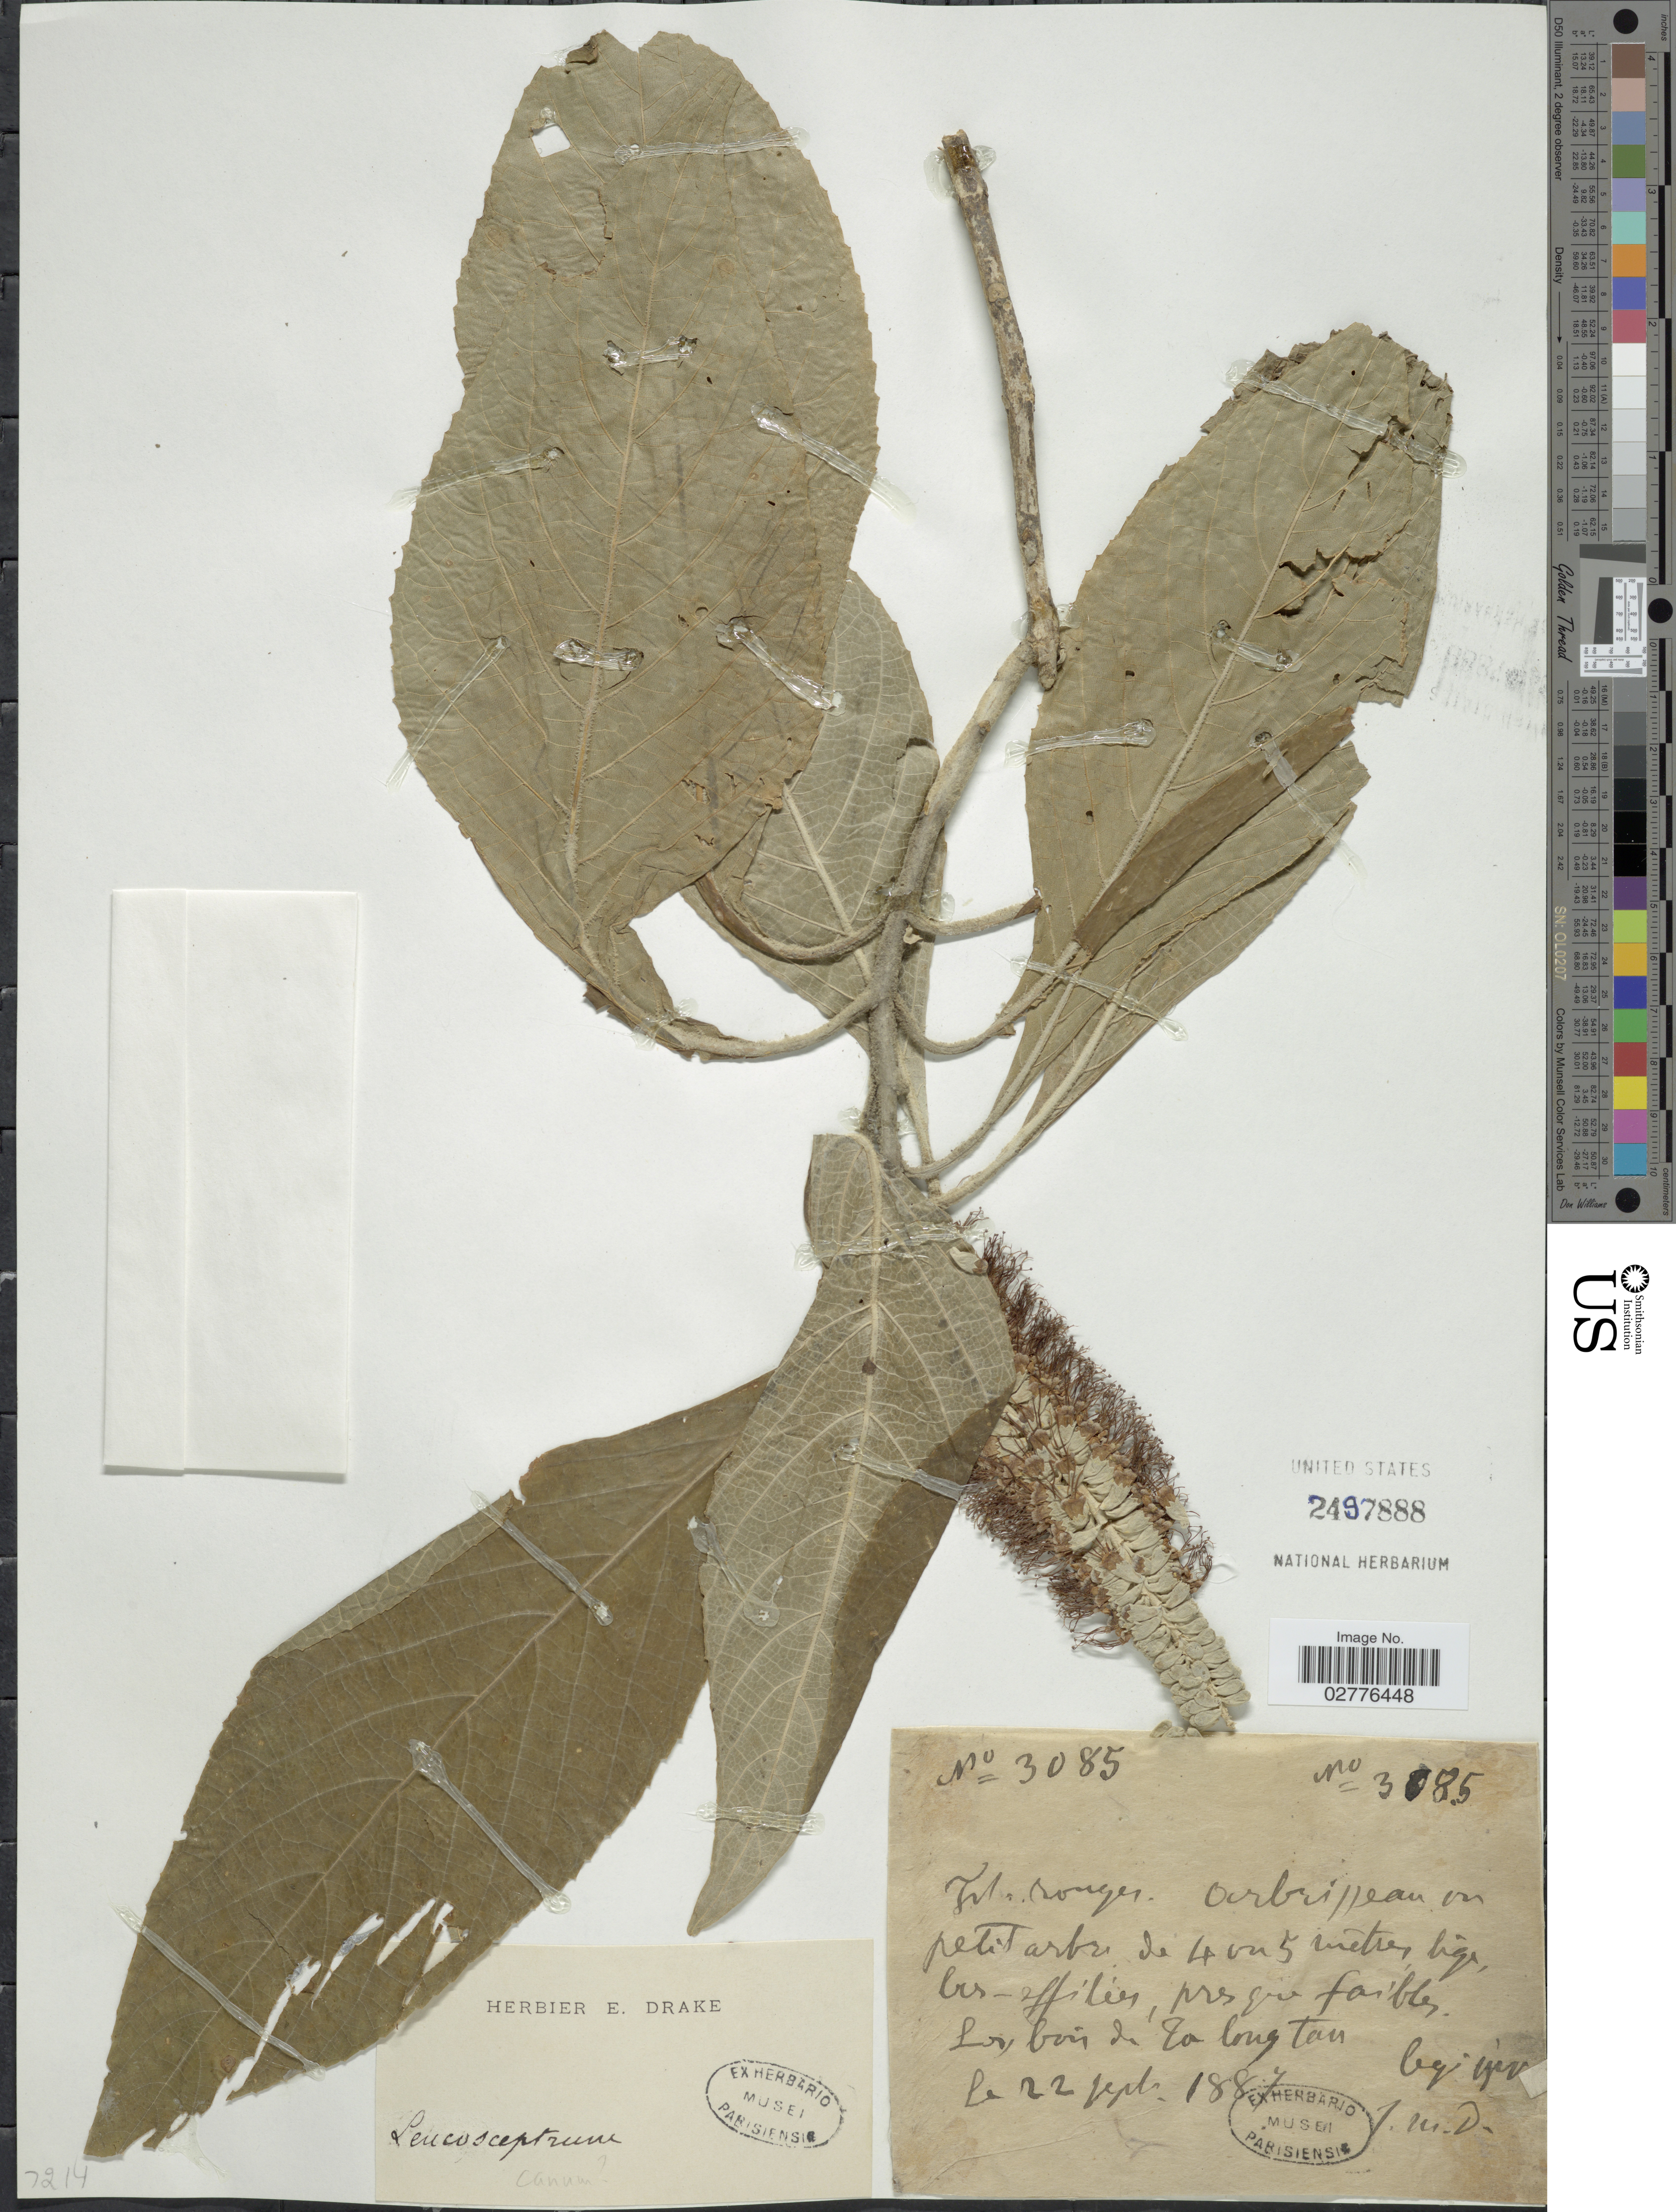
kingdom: Plantae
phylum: Tracheophyta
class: Magnoliopsida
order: Lamiales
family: Lamiaceae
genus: Leucosceptrum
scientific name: Leucosceptrum canum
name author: Sm.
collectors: J. M. D.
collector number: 3085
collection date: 1887-09-22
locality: Lo bois de Lo Long Tan [interpreted]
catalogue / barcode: US 2497888